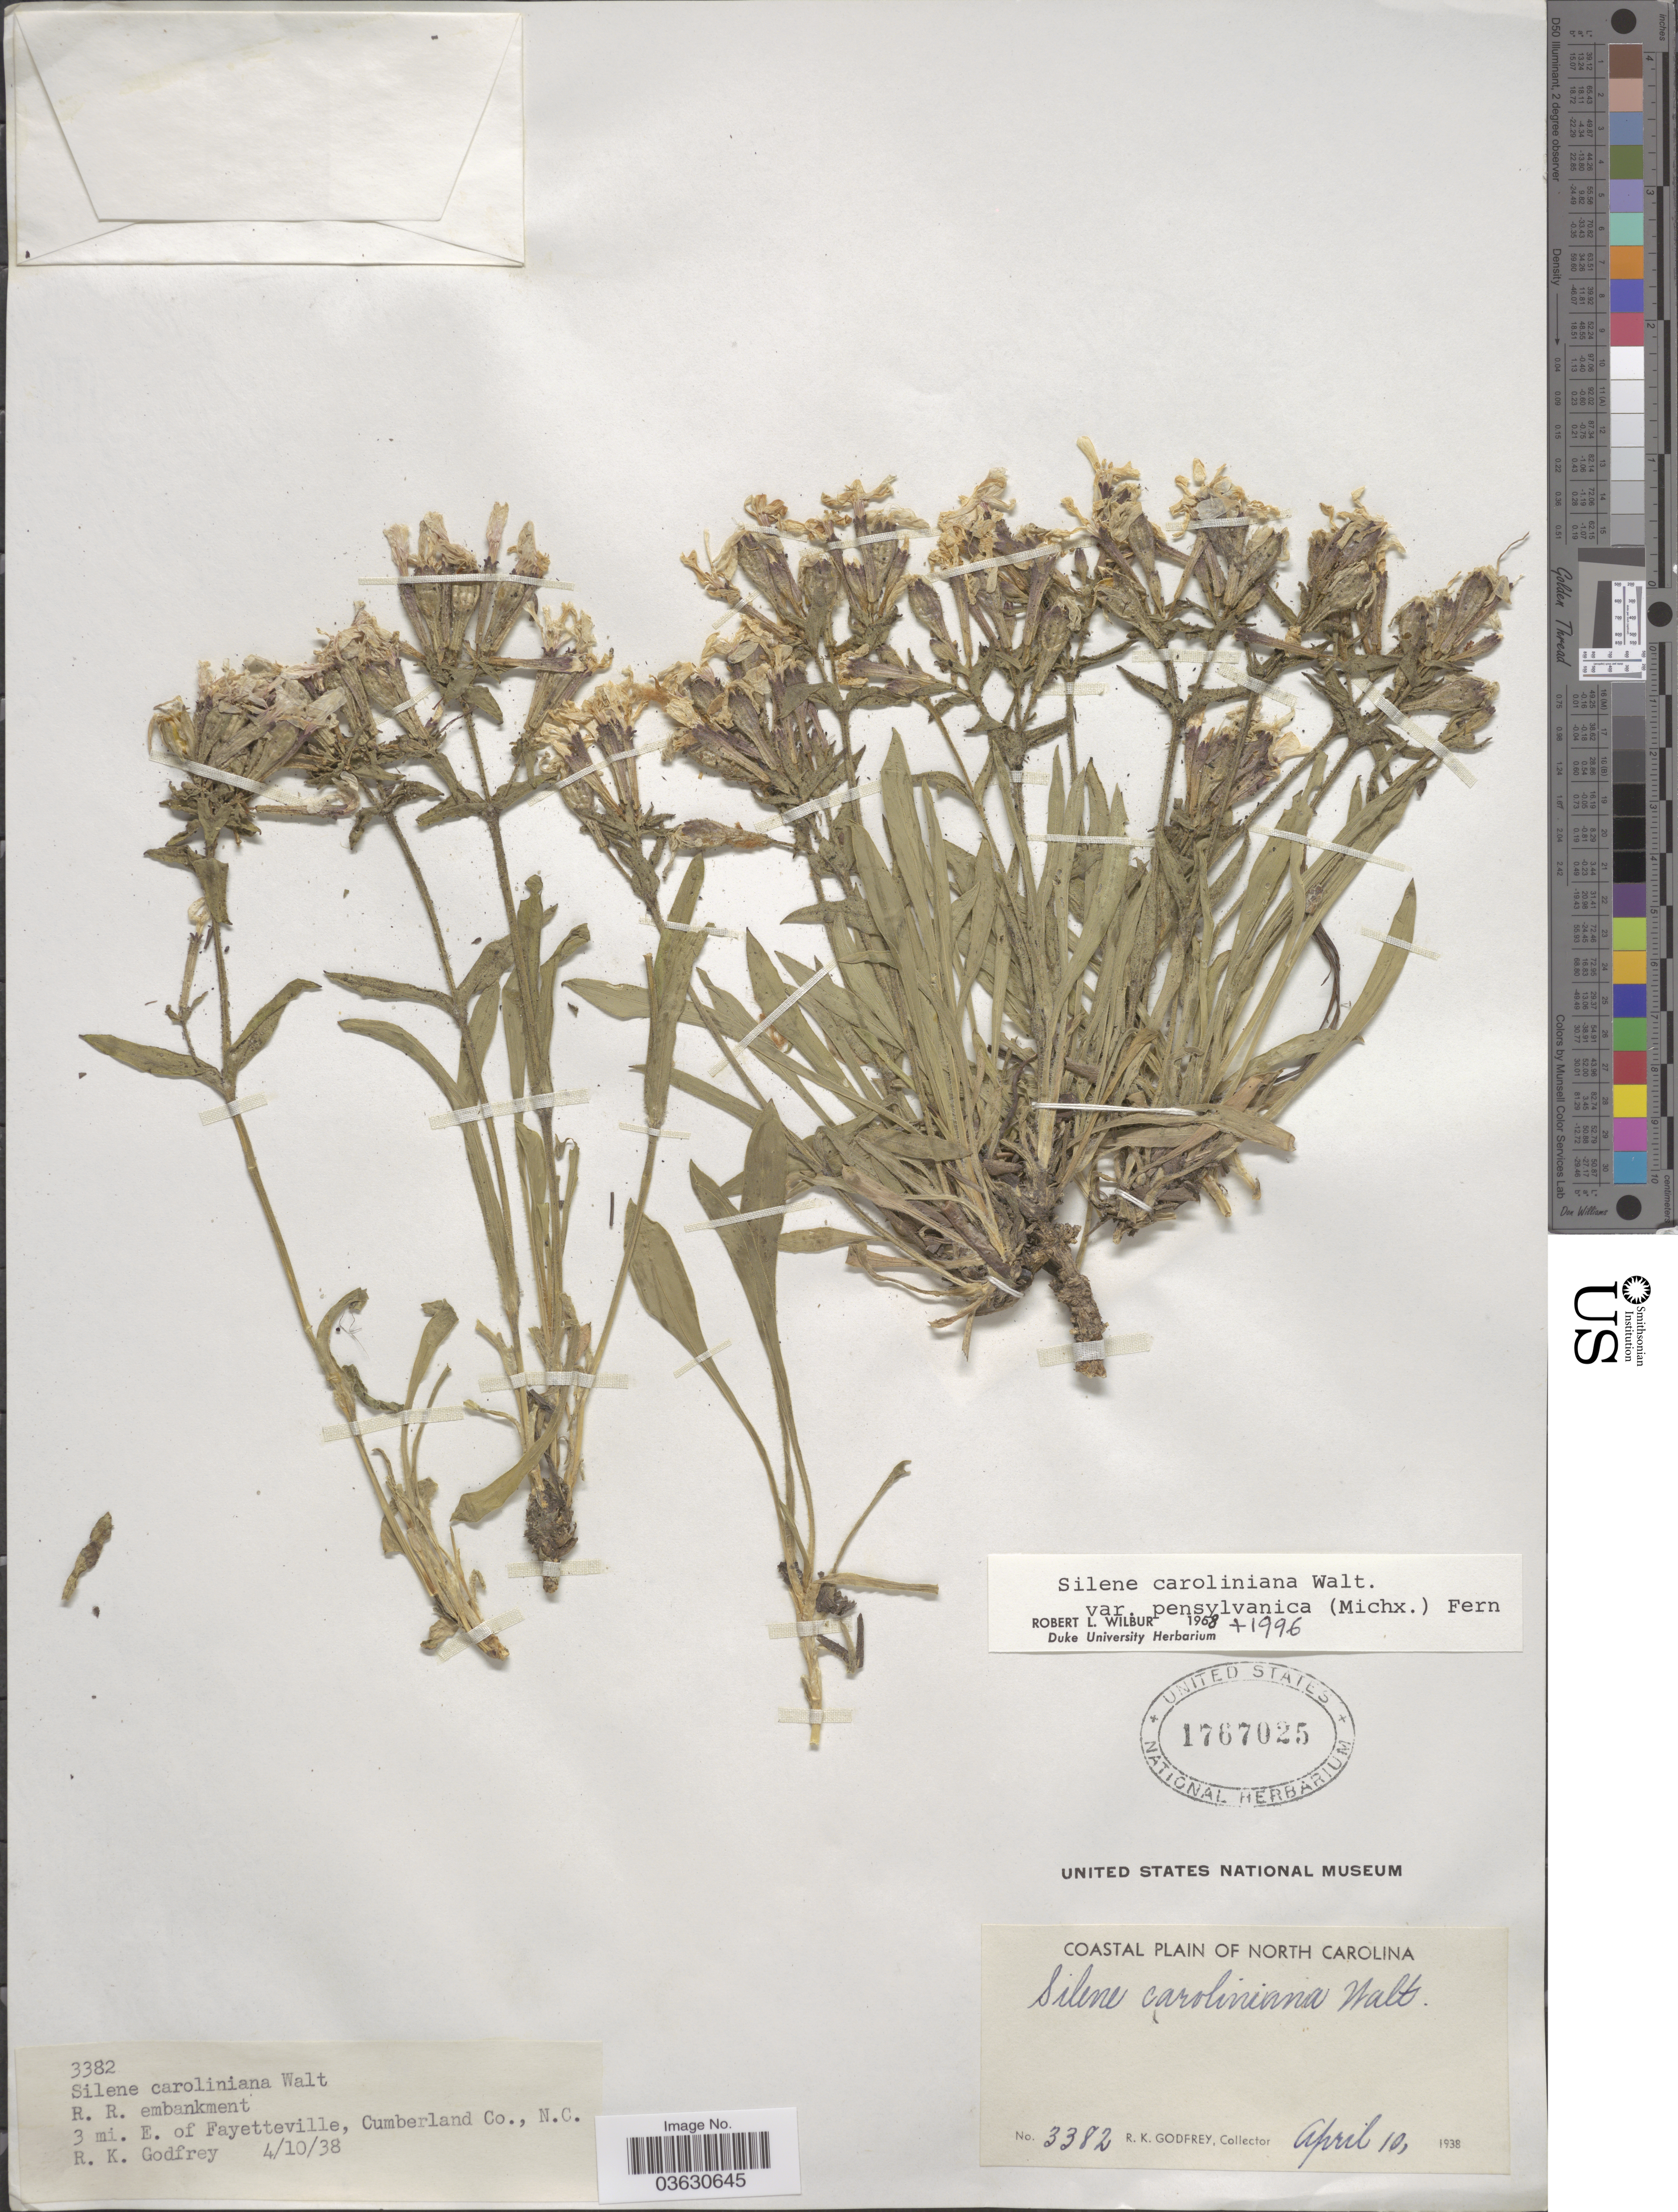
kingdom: Plantae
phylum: Tracheophyta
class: Magnoliopsida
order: Caryophyllales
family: Caryophyllaceae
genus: Silene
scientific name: Silene caroliniana var. pensylvanica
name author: (Michx.) Fernald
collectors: R. K. Godfrey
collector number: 3382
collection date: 1938-04-10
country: United States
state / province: North Carolina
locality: R. R. embankment, 3 mi. E. of Fayetteville, Cumberland Co. Coastal Plain of North Carolina.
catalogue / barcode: US 1767025